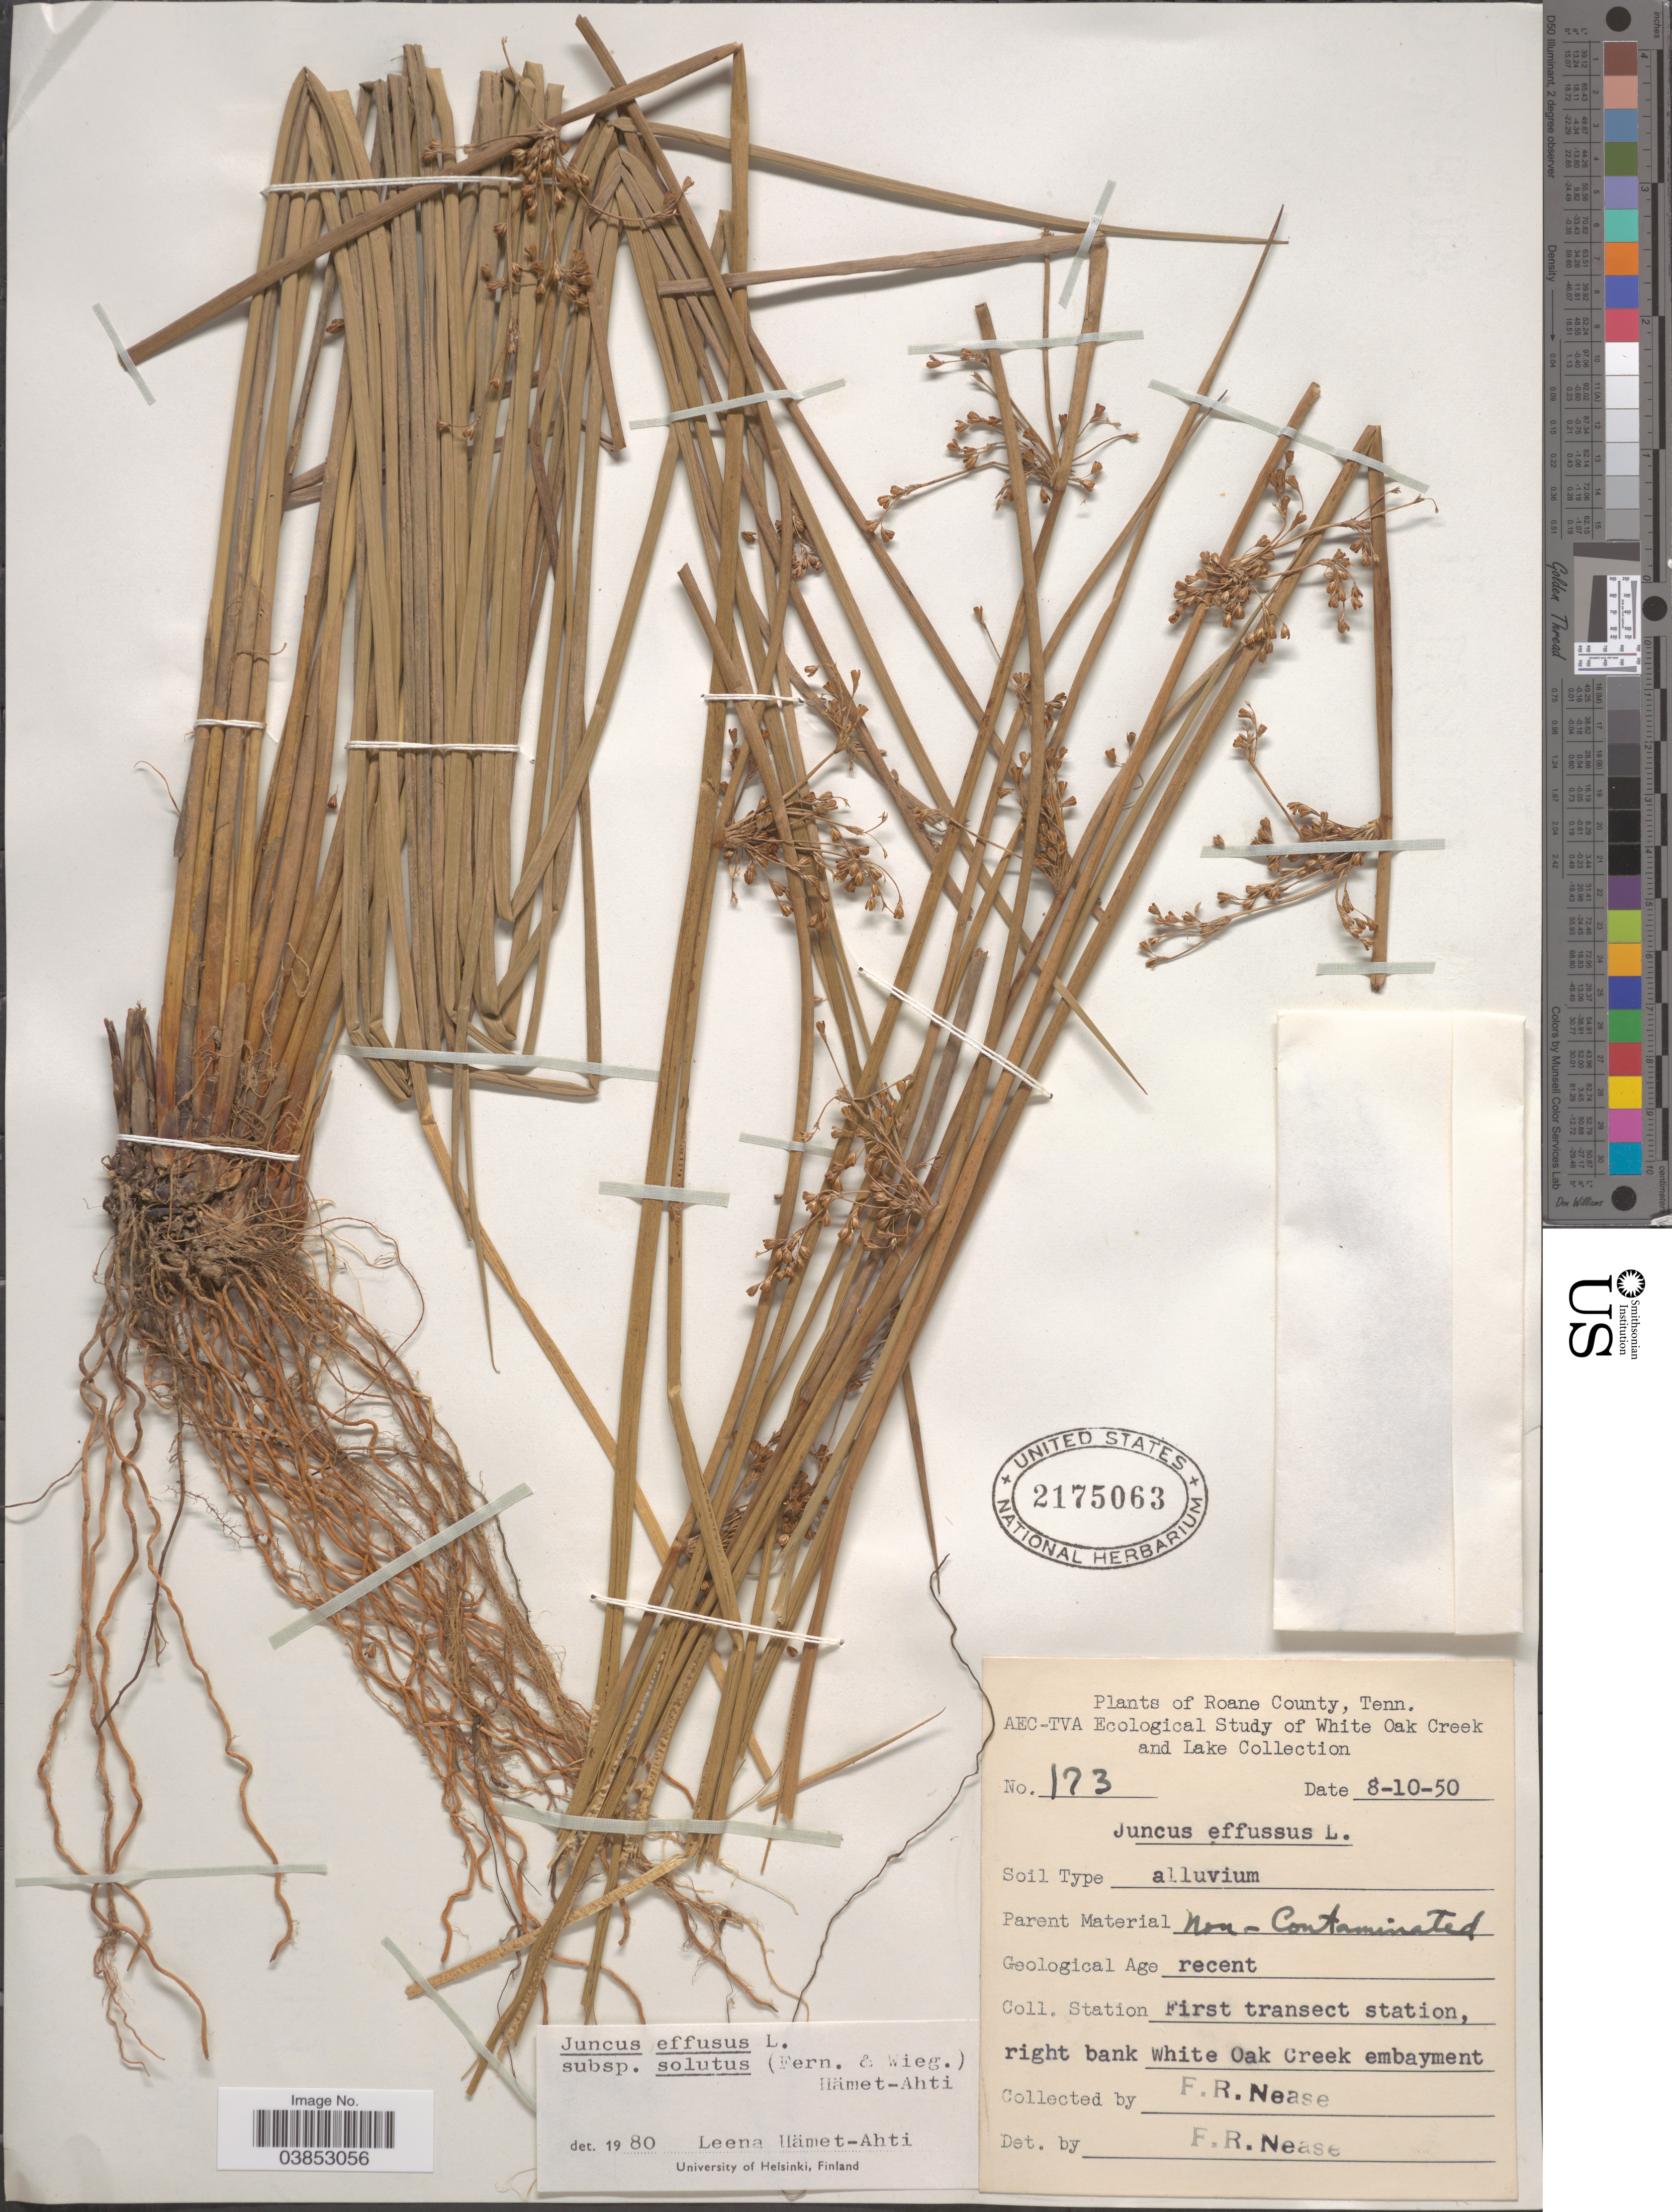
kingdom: Plantae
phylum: Tracheophyta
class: Liliopsida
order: Poales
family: Juncaceae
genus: Juncus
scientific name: Juncus effusus var. solutus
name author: Fernald & Wiegand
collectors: F. Nease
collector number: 173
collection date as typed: Transcribed d/m/y: 10/8/50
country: United States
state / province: Tennessee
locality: Roane County. Coll. Station First transect station, right bank White Oak Creek embayment.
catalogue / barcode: US 2175063